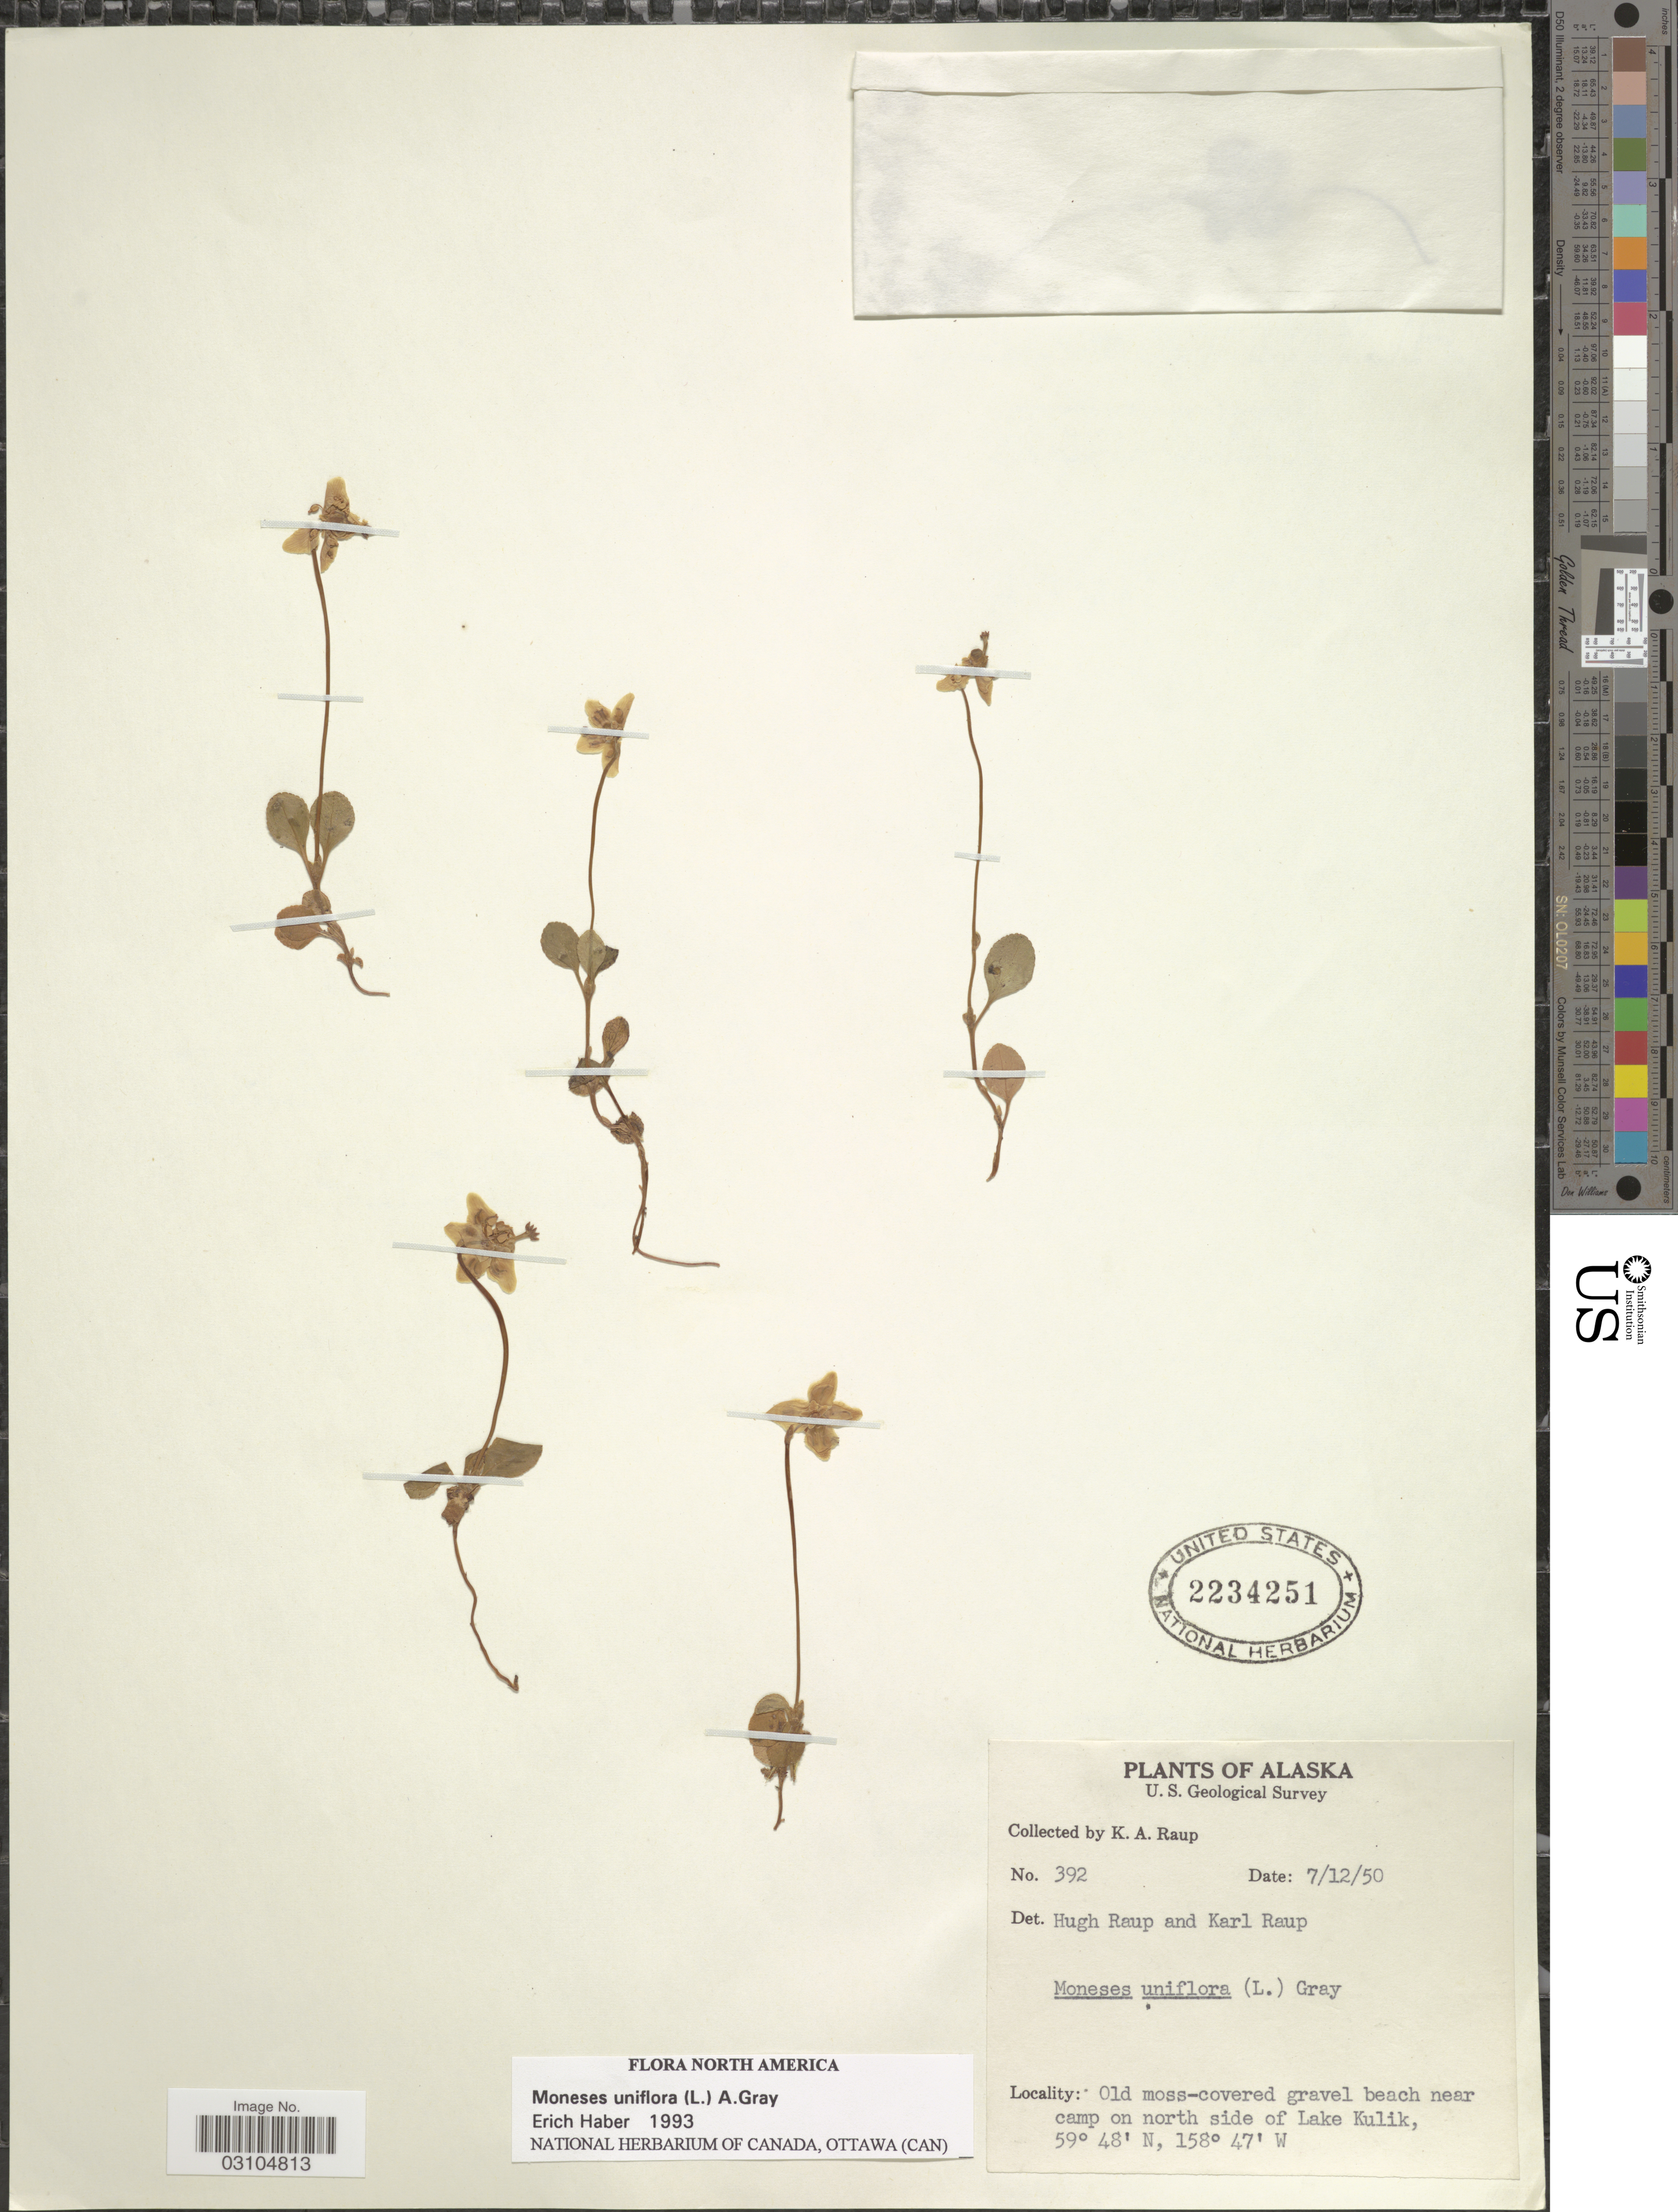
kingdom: Plantae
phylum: Tracheophyta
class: Magnoliopsida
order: Ericales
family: Ericaceae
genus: Moneses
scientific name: Moneses uniflora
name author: (L.) A. Gray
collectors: K. Raup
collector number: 392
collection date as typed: Transcribed d/m/y: 12/7/50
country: United States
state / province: Alaska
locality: Old moss-covered beach near camp on north side of Lake Kulik.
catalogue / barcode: US 2234251